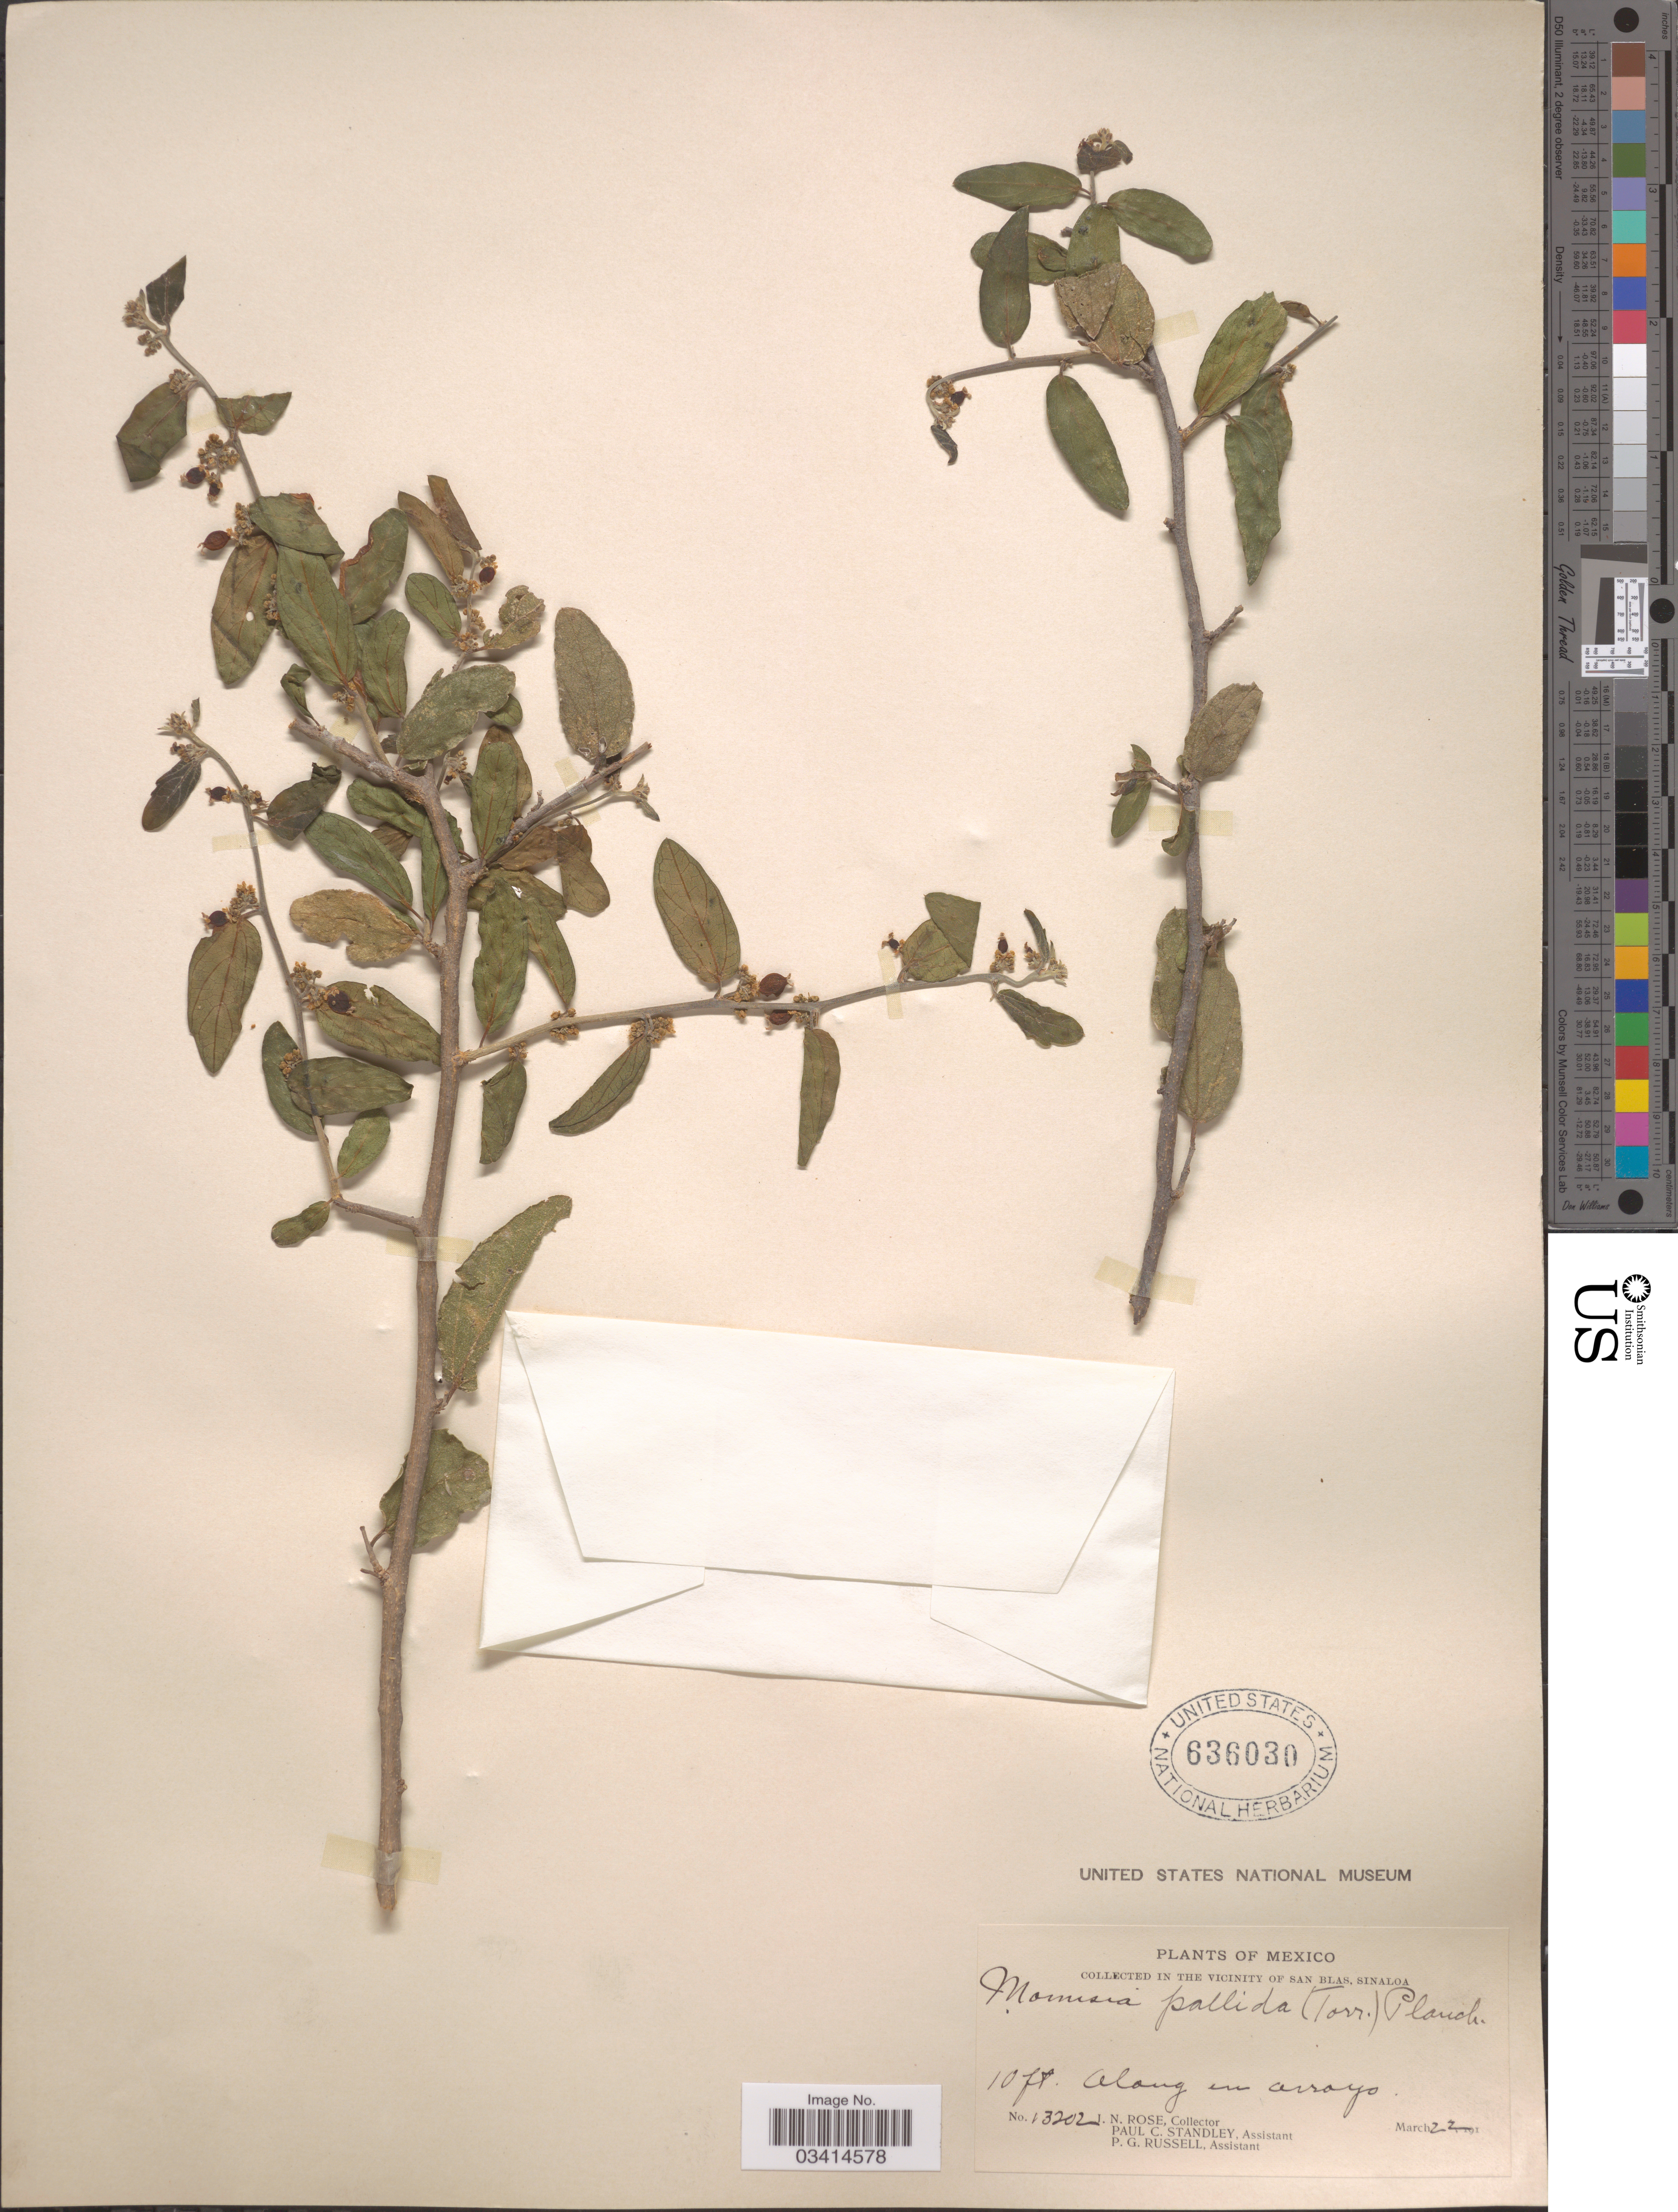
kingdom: Plantae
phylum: Tracheophyta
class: Magnoliopsida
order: Rosales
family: Cannabaceae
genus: Celtis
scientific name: Celtis pallida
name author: Torr. in Emory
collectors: J. N. Rose, P. C. Standley & P. G. Russell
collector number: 13202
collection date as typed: March, 22, 191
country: Mexico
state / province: Sinaloa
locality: In the vicinity of San Blas.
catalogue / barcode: US 636030